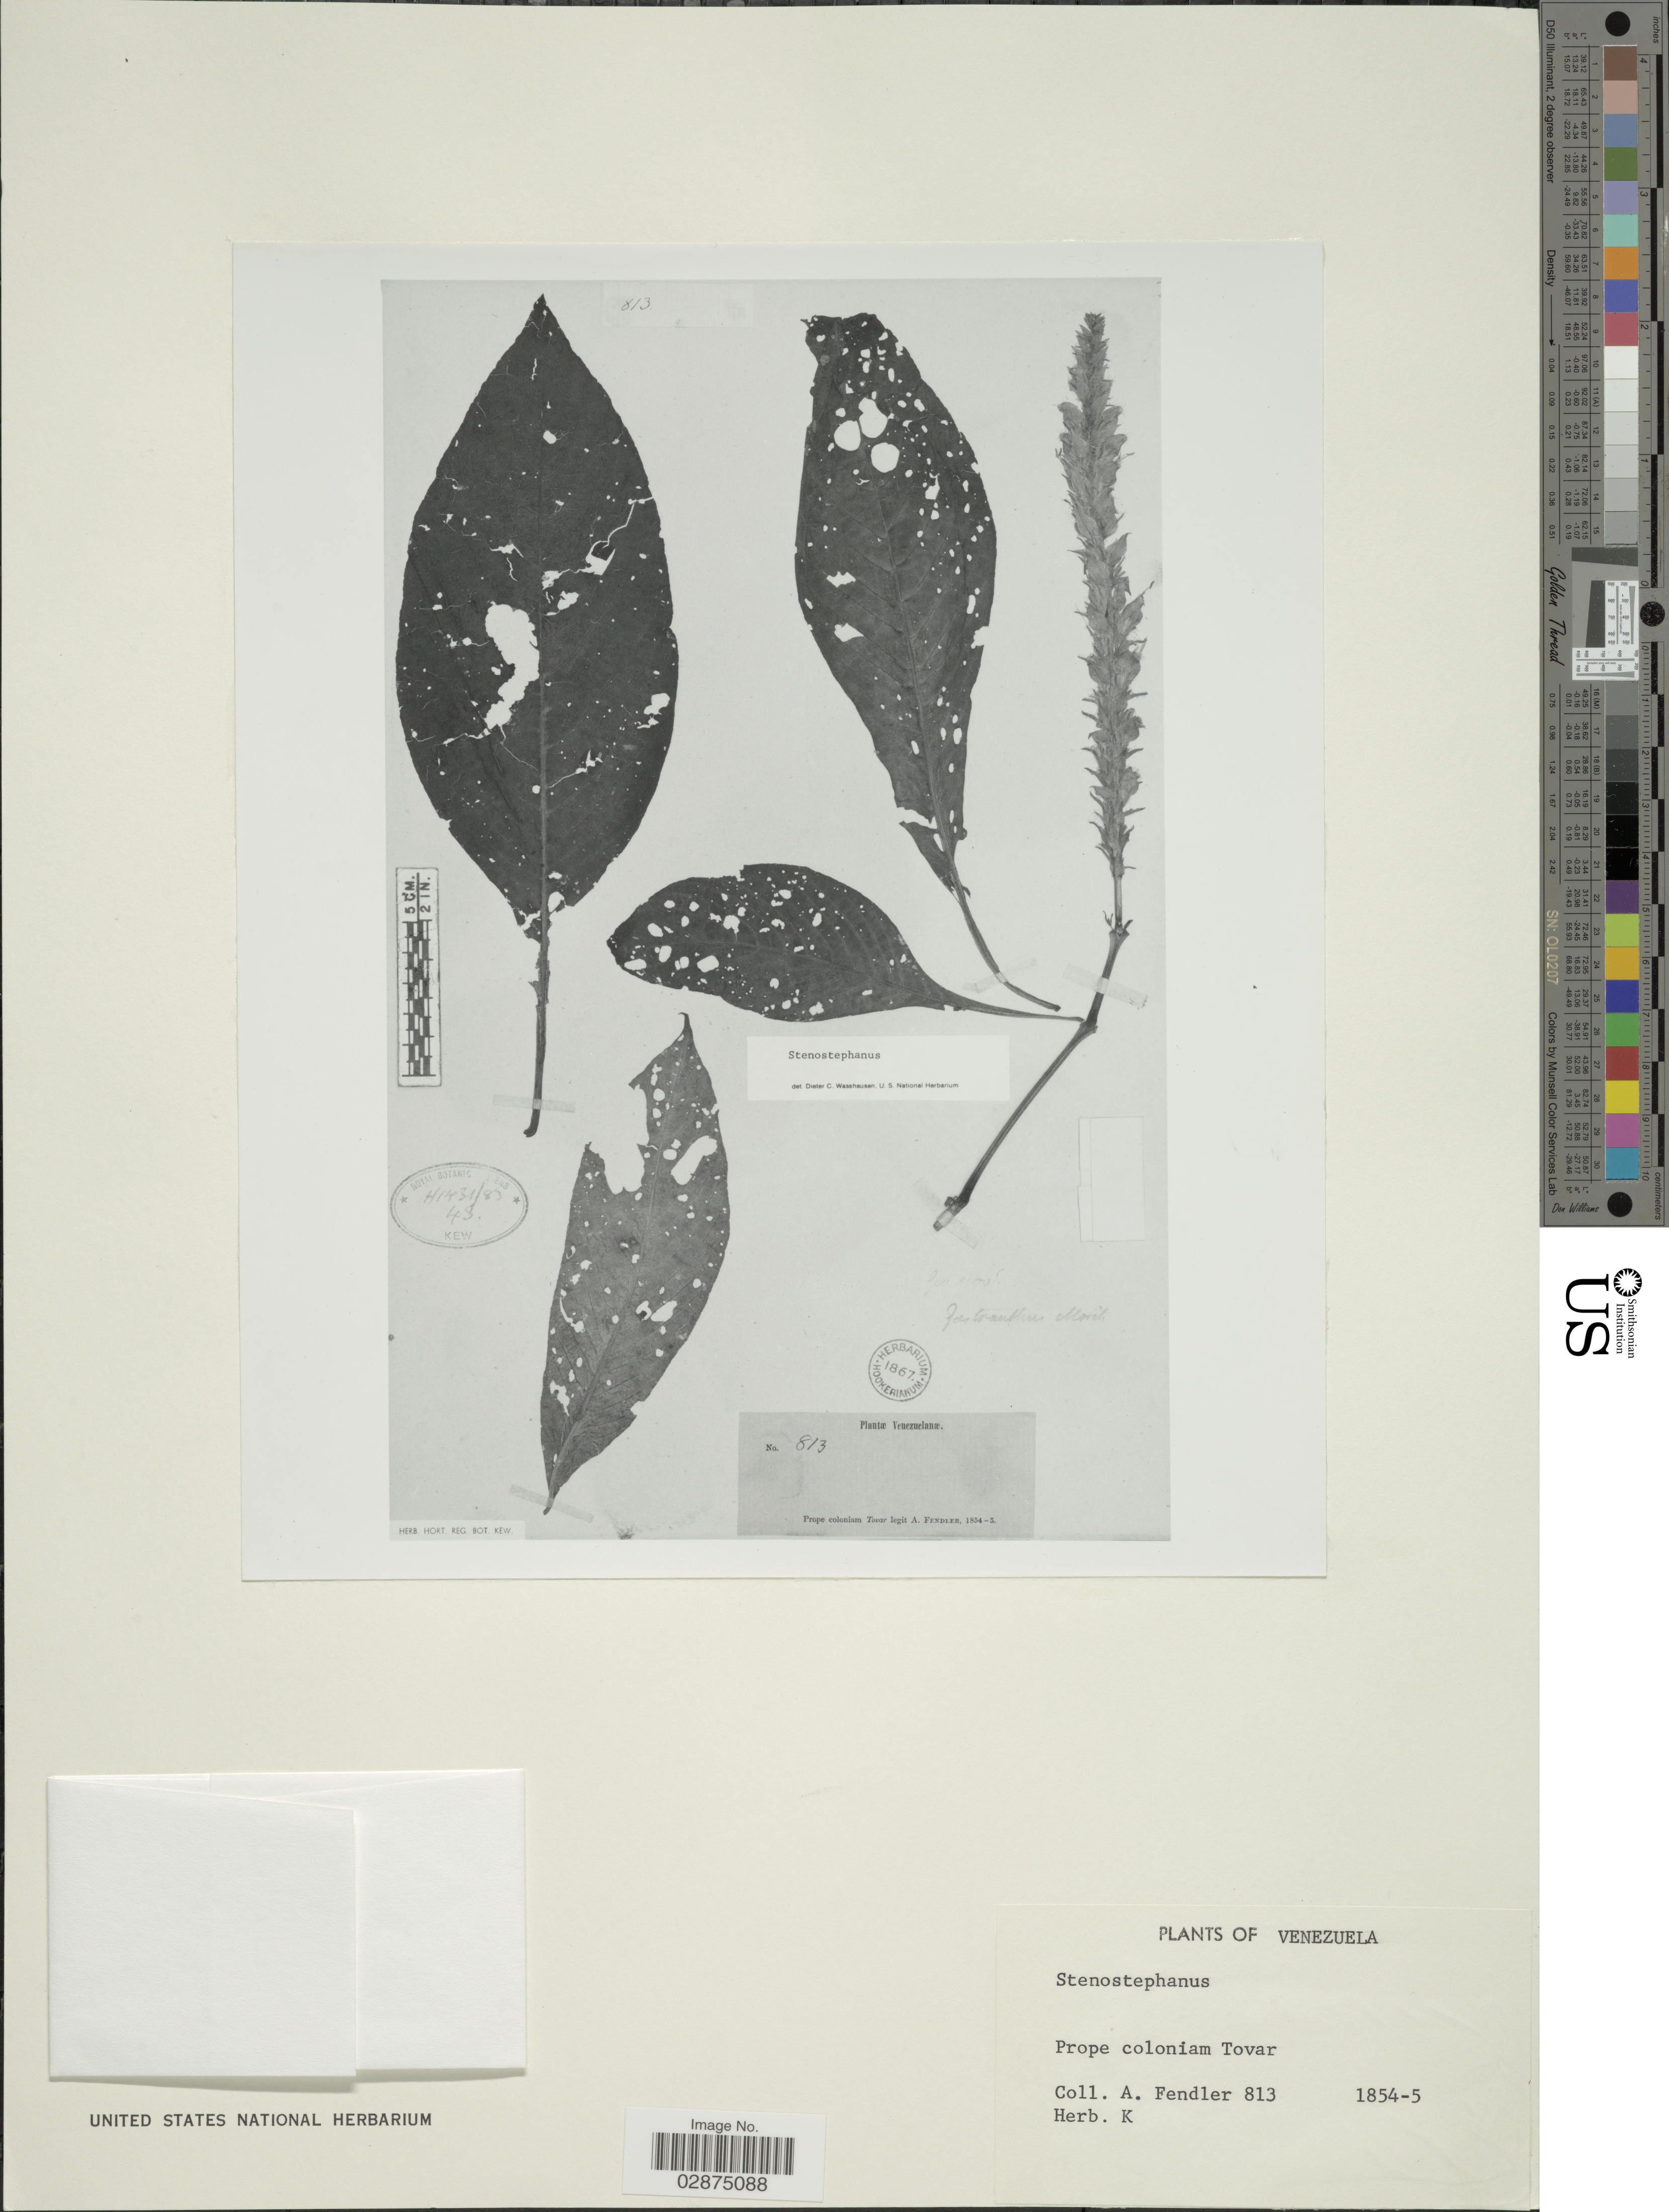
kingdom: Plantae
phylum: Tracheophyta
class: Magnoliopsida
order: Lamiales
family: Acanthaceae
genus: Habracanthus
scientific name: Habracanthus sp.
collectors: A. Fendler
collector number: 813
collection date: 1854/1855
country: Venezuela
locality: Prope coloniam Tovar.